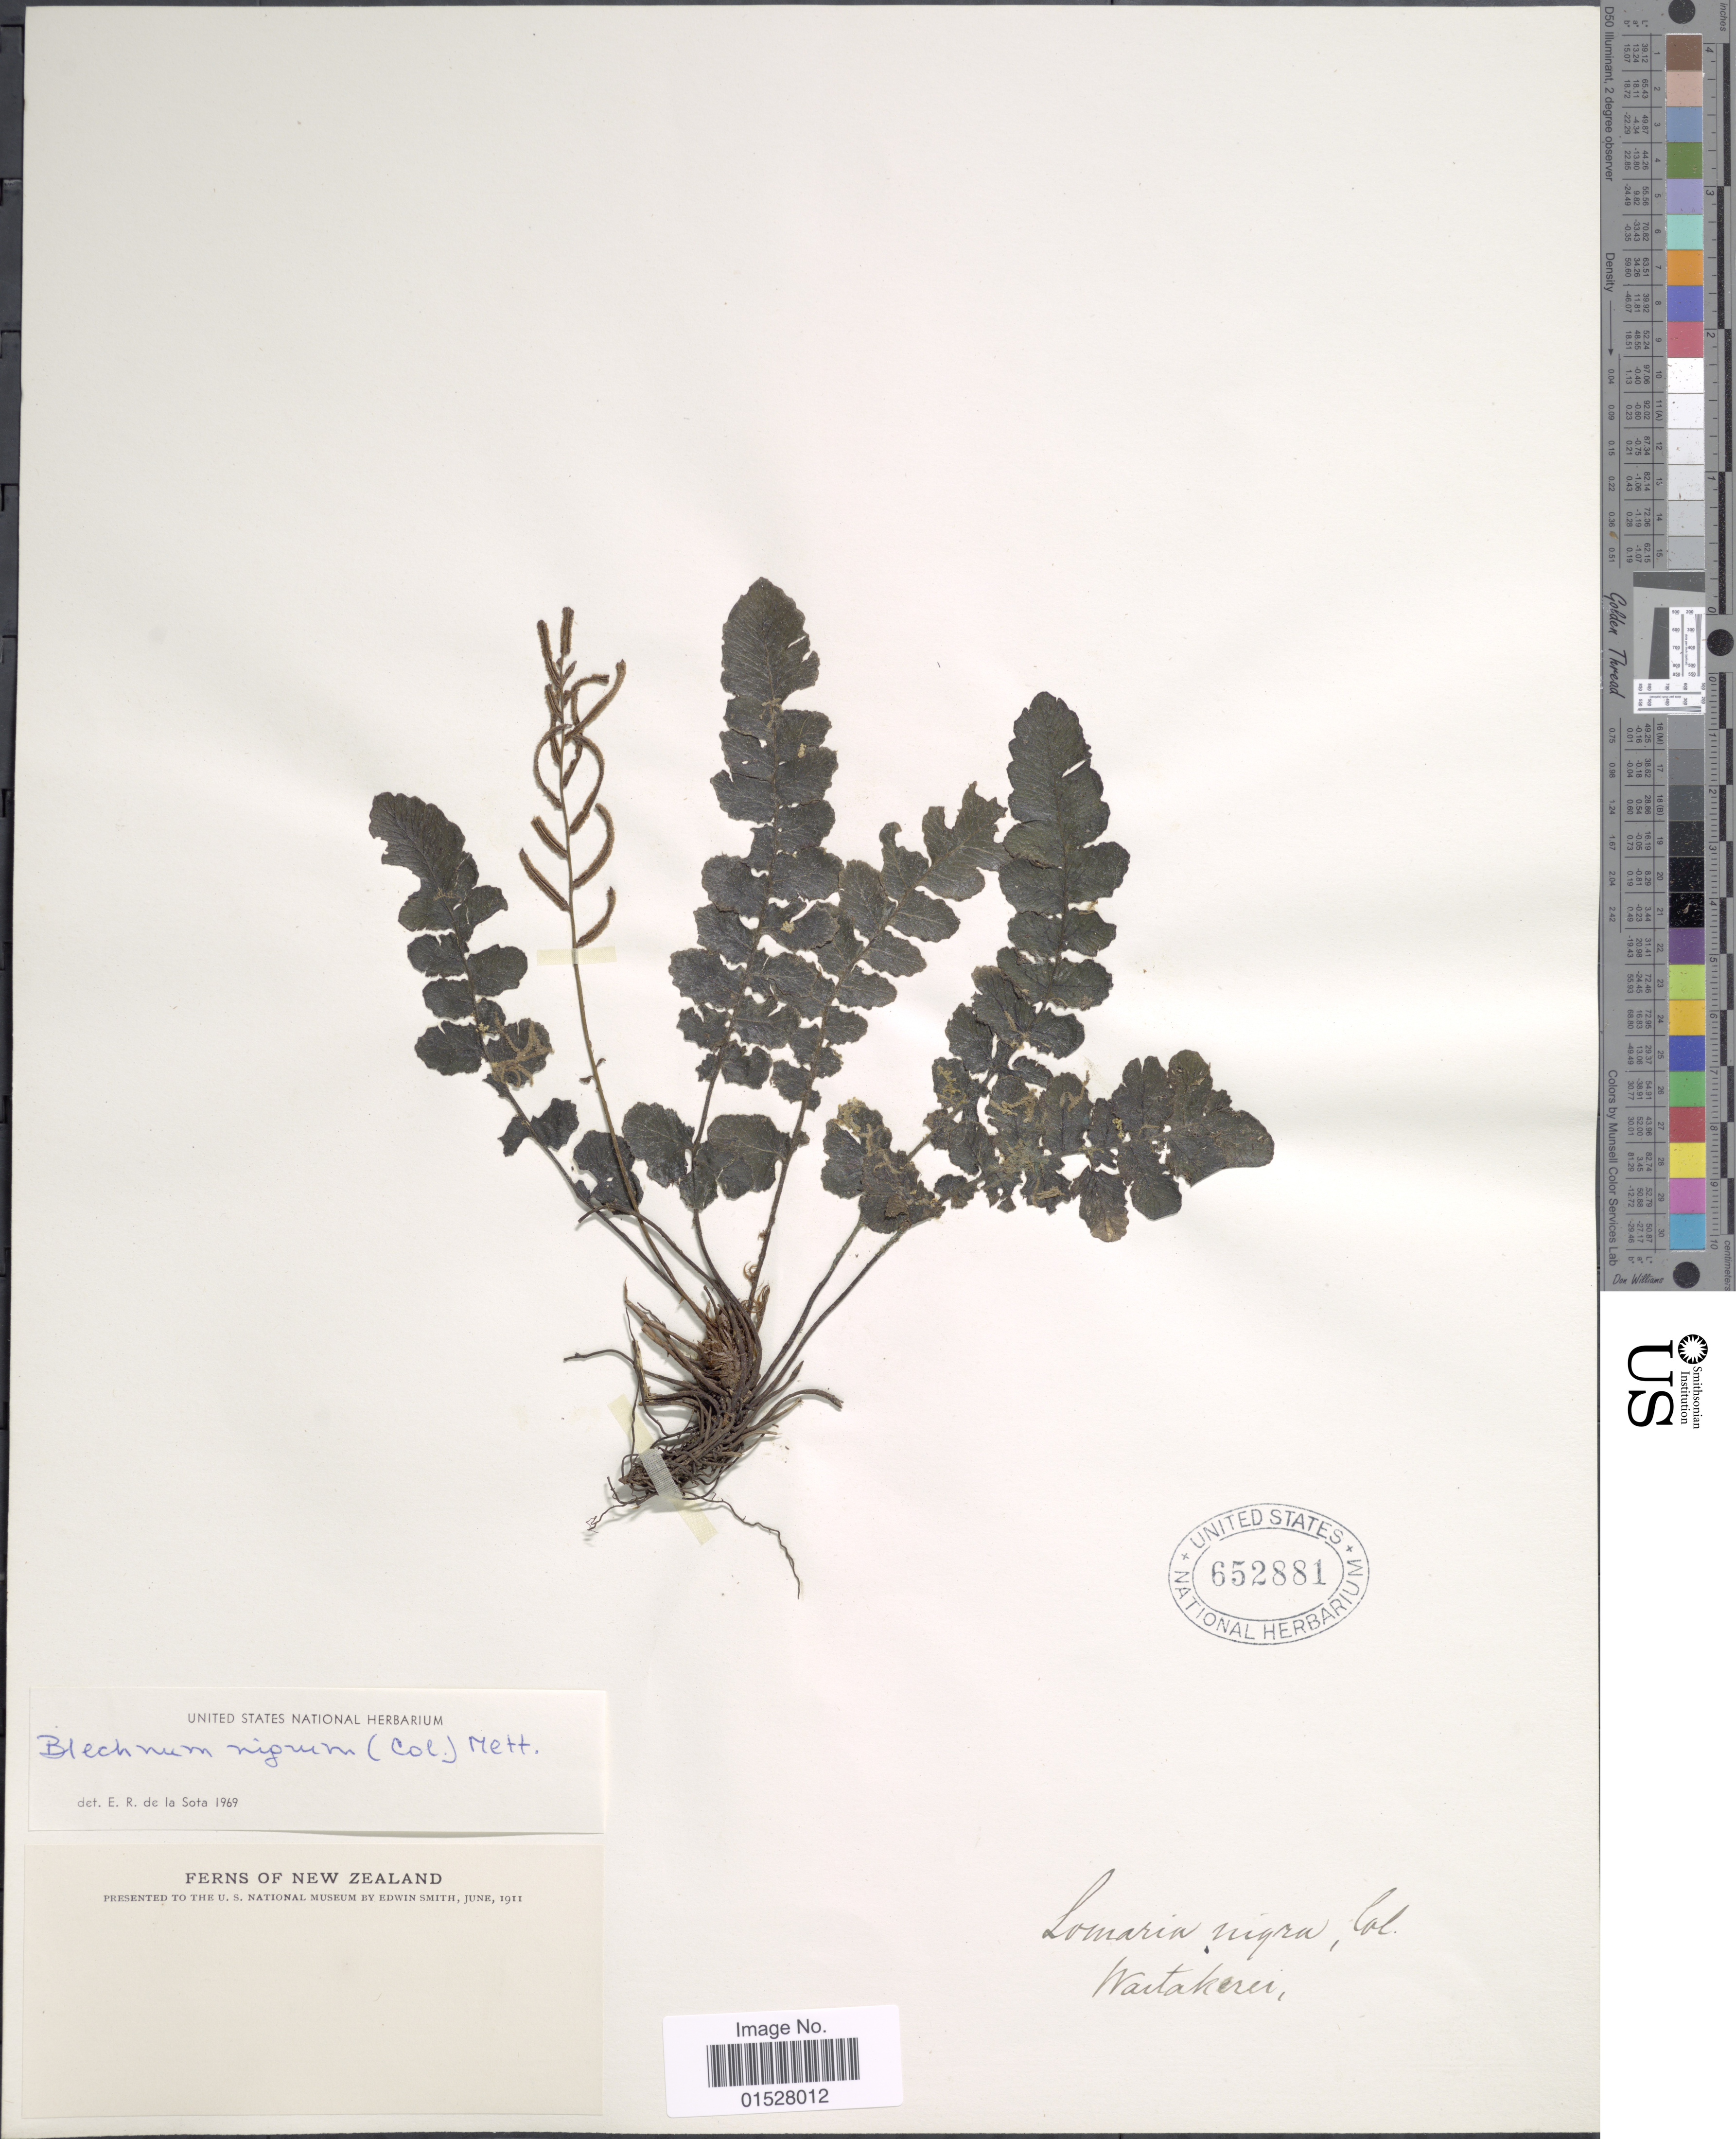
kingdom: Plantae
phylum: Tracheophyta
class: Polypodiopsida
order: Polypodiales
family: Blechnaceae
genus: Cranfillia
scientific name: Cranfillia nigra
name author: (Colenso) Gasper & V.A.O. Dittrich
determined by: Vazquez, R.; Molino, S.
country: New Zealand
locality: Waitakerei.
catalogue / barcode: US 652881